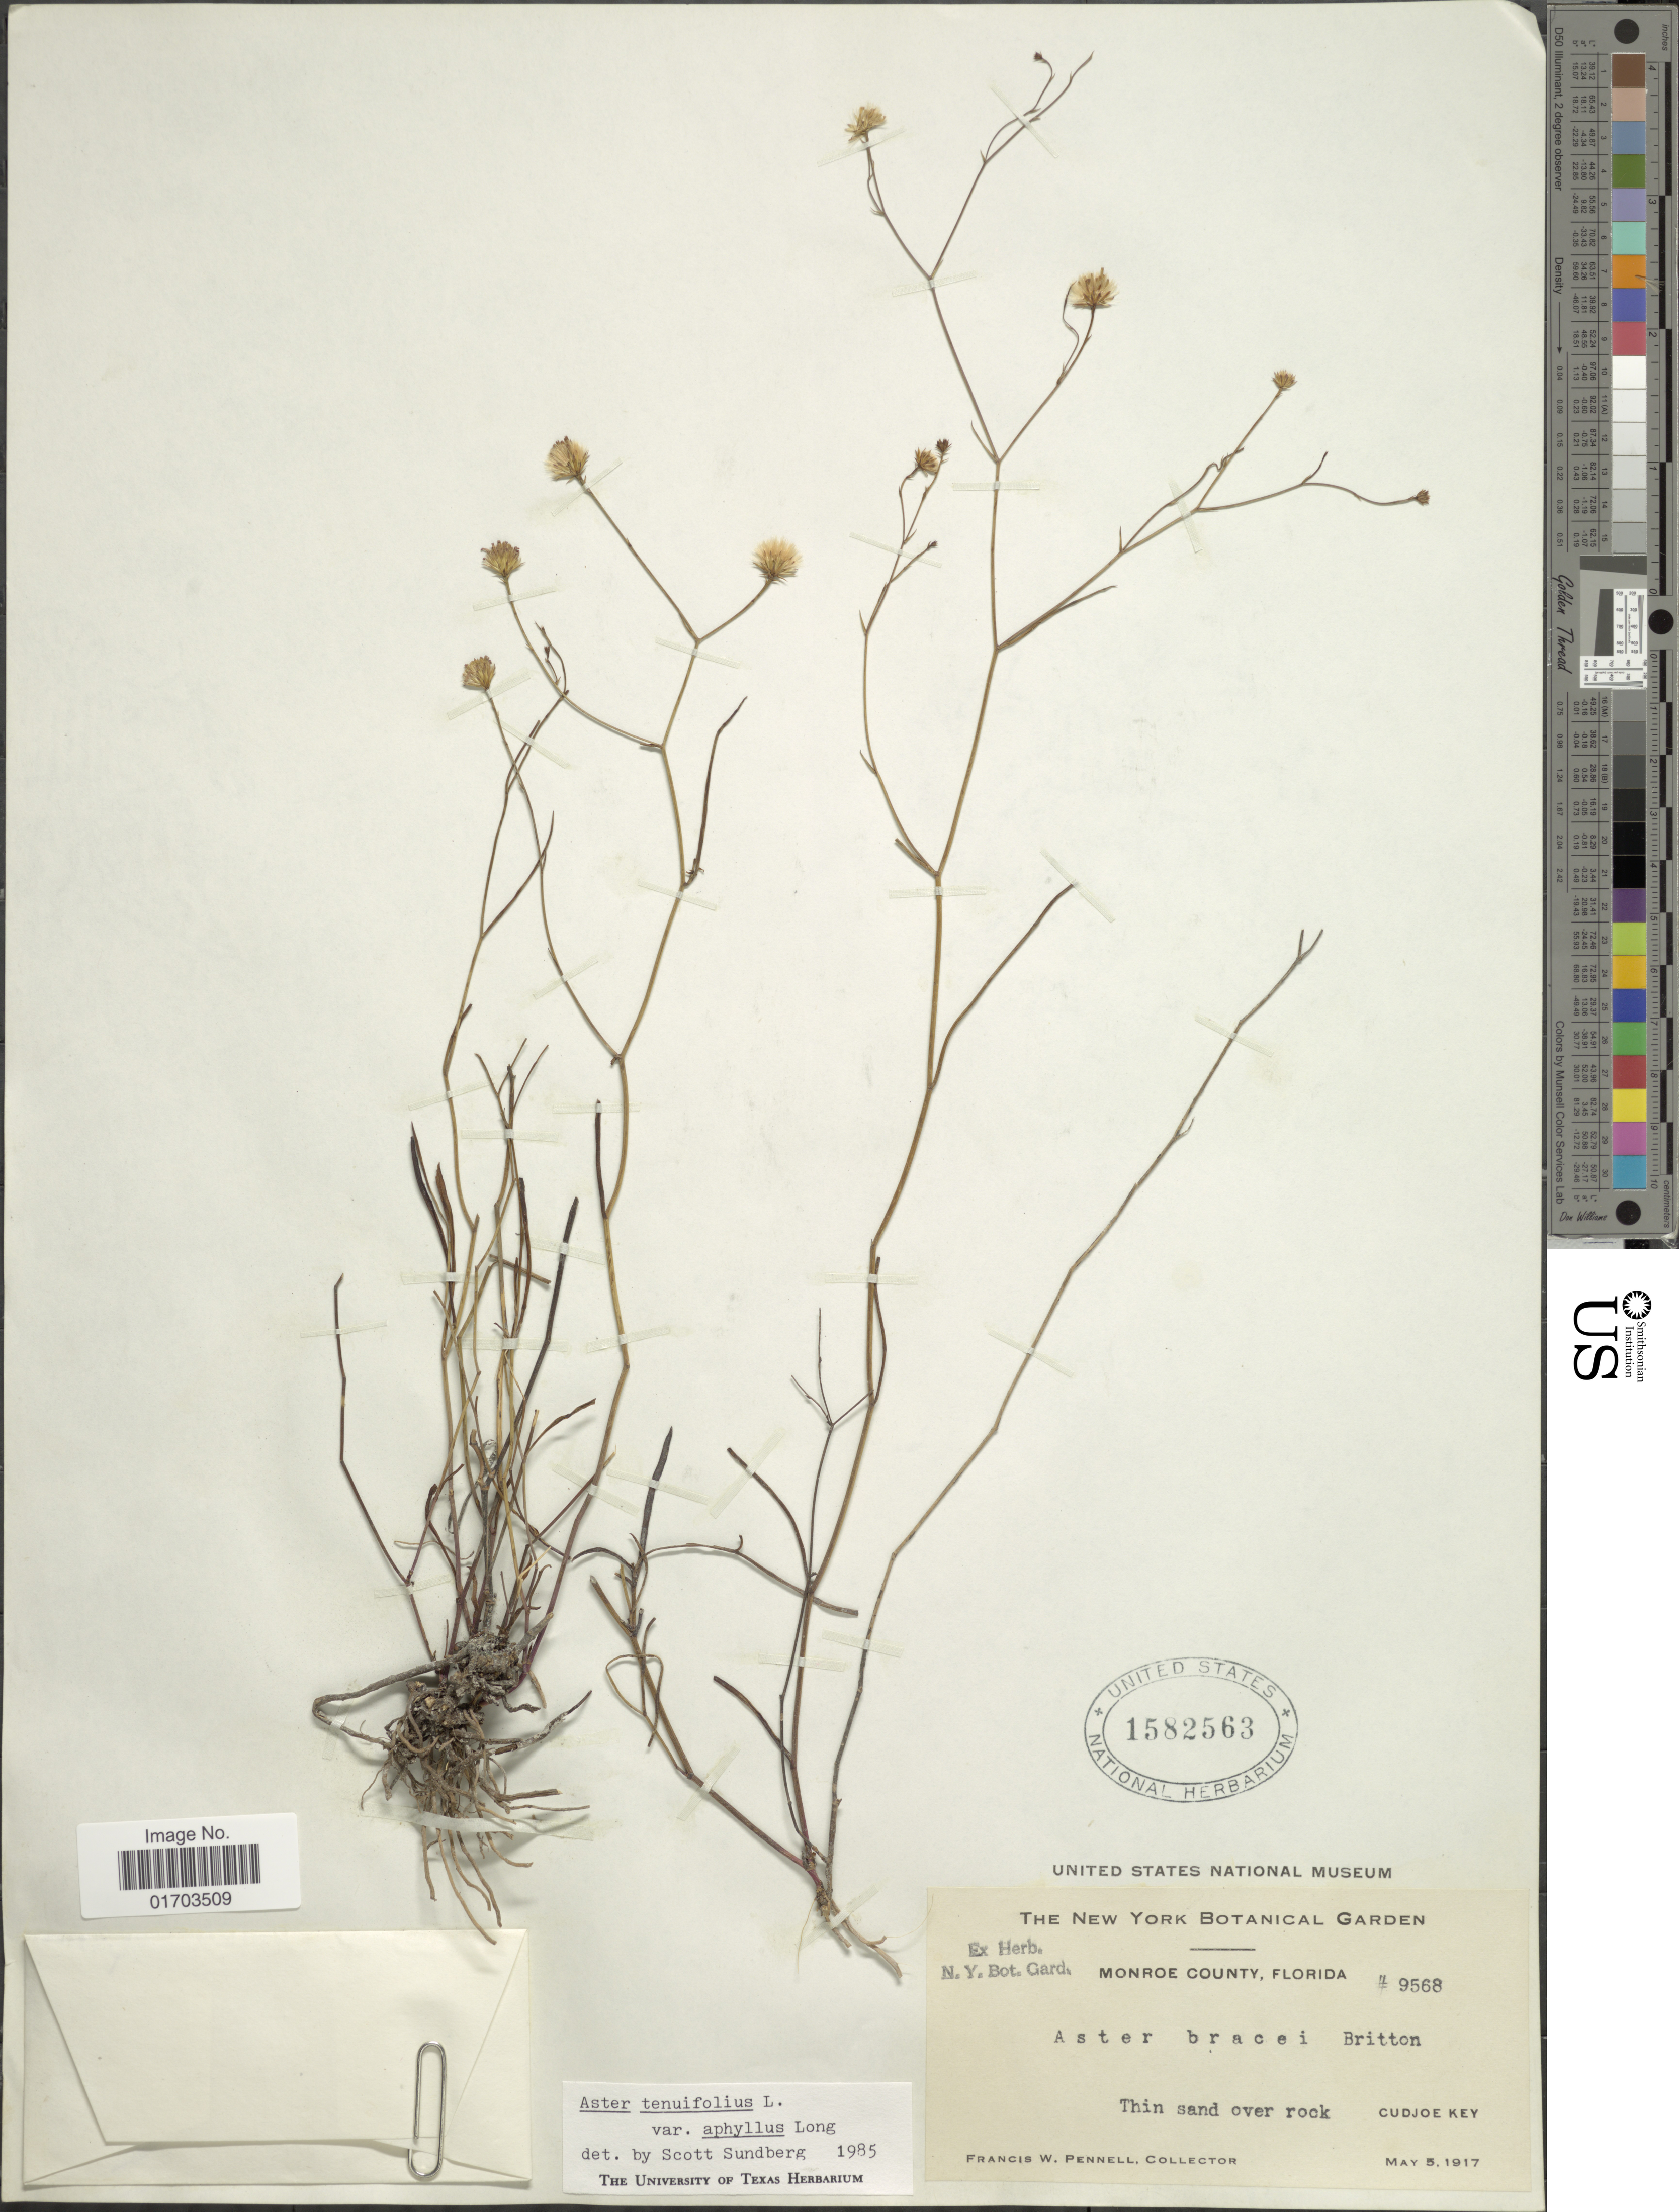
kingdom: Plantae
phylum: Tracheophyta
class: Magnoliopsida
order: Asterales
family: Asteraceae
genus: Symphyotrichum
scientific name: Symphyotrichum tenuifolium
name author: (L.) G.L. Nesom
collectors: F. W. Pennell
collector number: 9568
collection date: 1917-05-05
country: United States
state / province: Florida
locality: Monroe County, thin sand over rock, Cudjoe Key.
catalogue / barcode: US 1582563